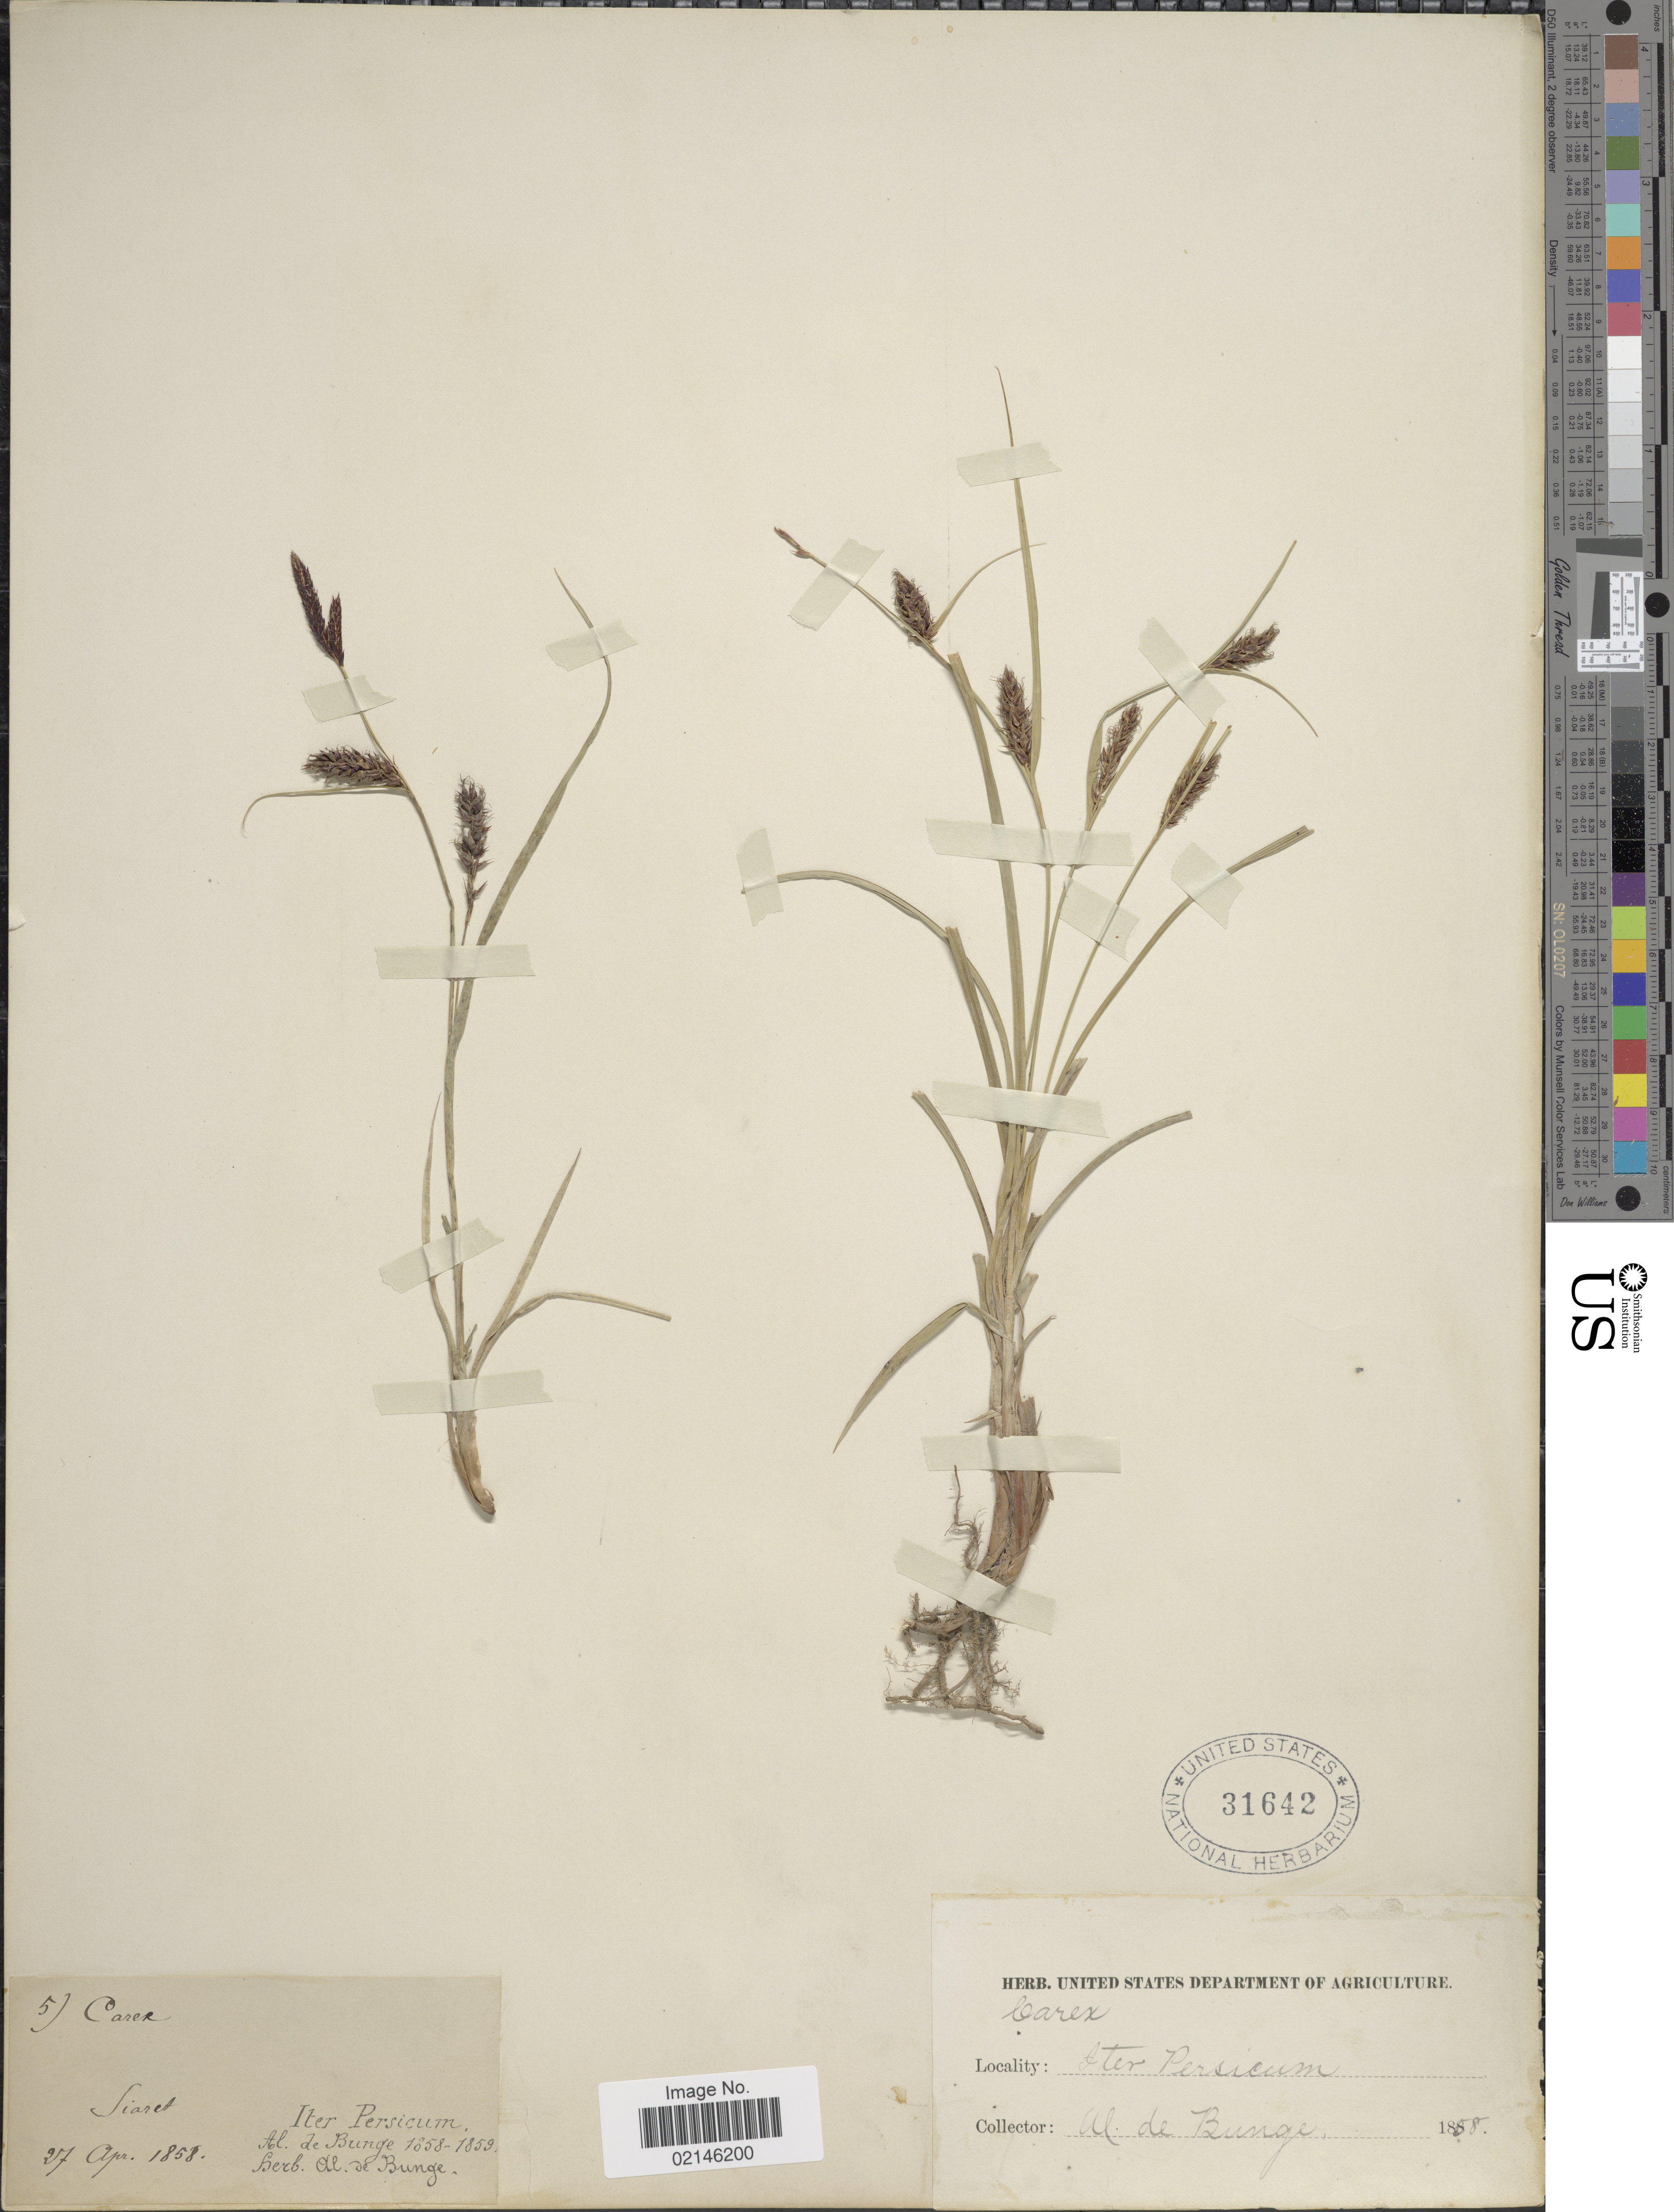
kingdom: Plantae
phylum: Tracheophyta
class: Liliopsida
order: Poales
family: Cyperaceae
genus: Carex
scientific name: Carex sp.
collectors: A. de Bunge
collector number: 5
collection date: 1858-04-27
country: Iran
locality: Persicum. Siaret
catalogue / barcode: US 31642